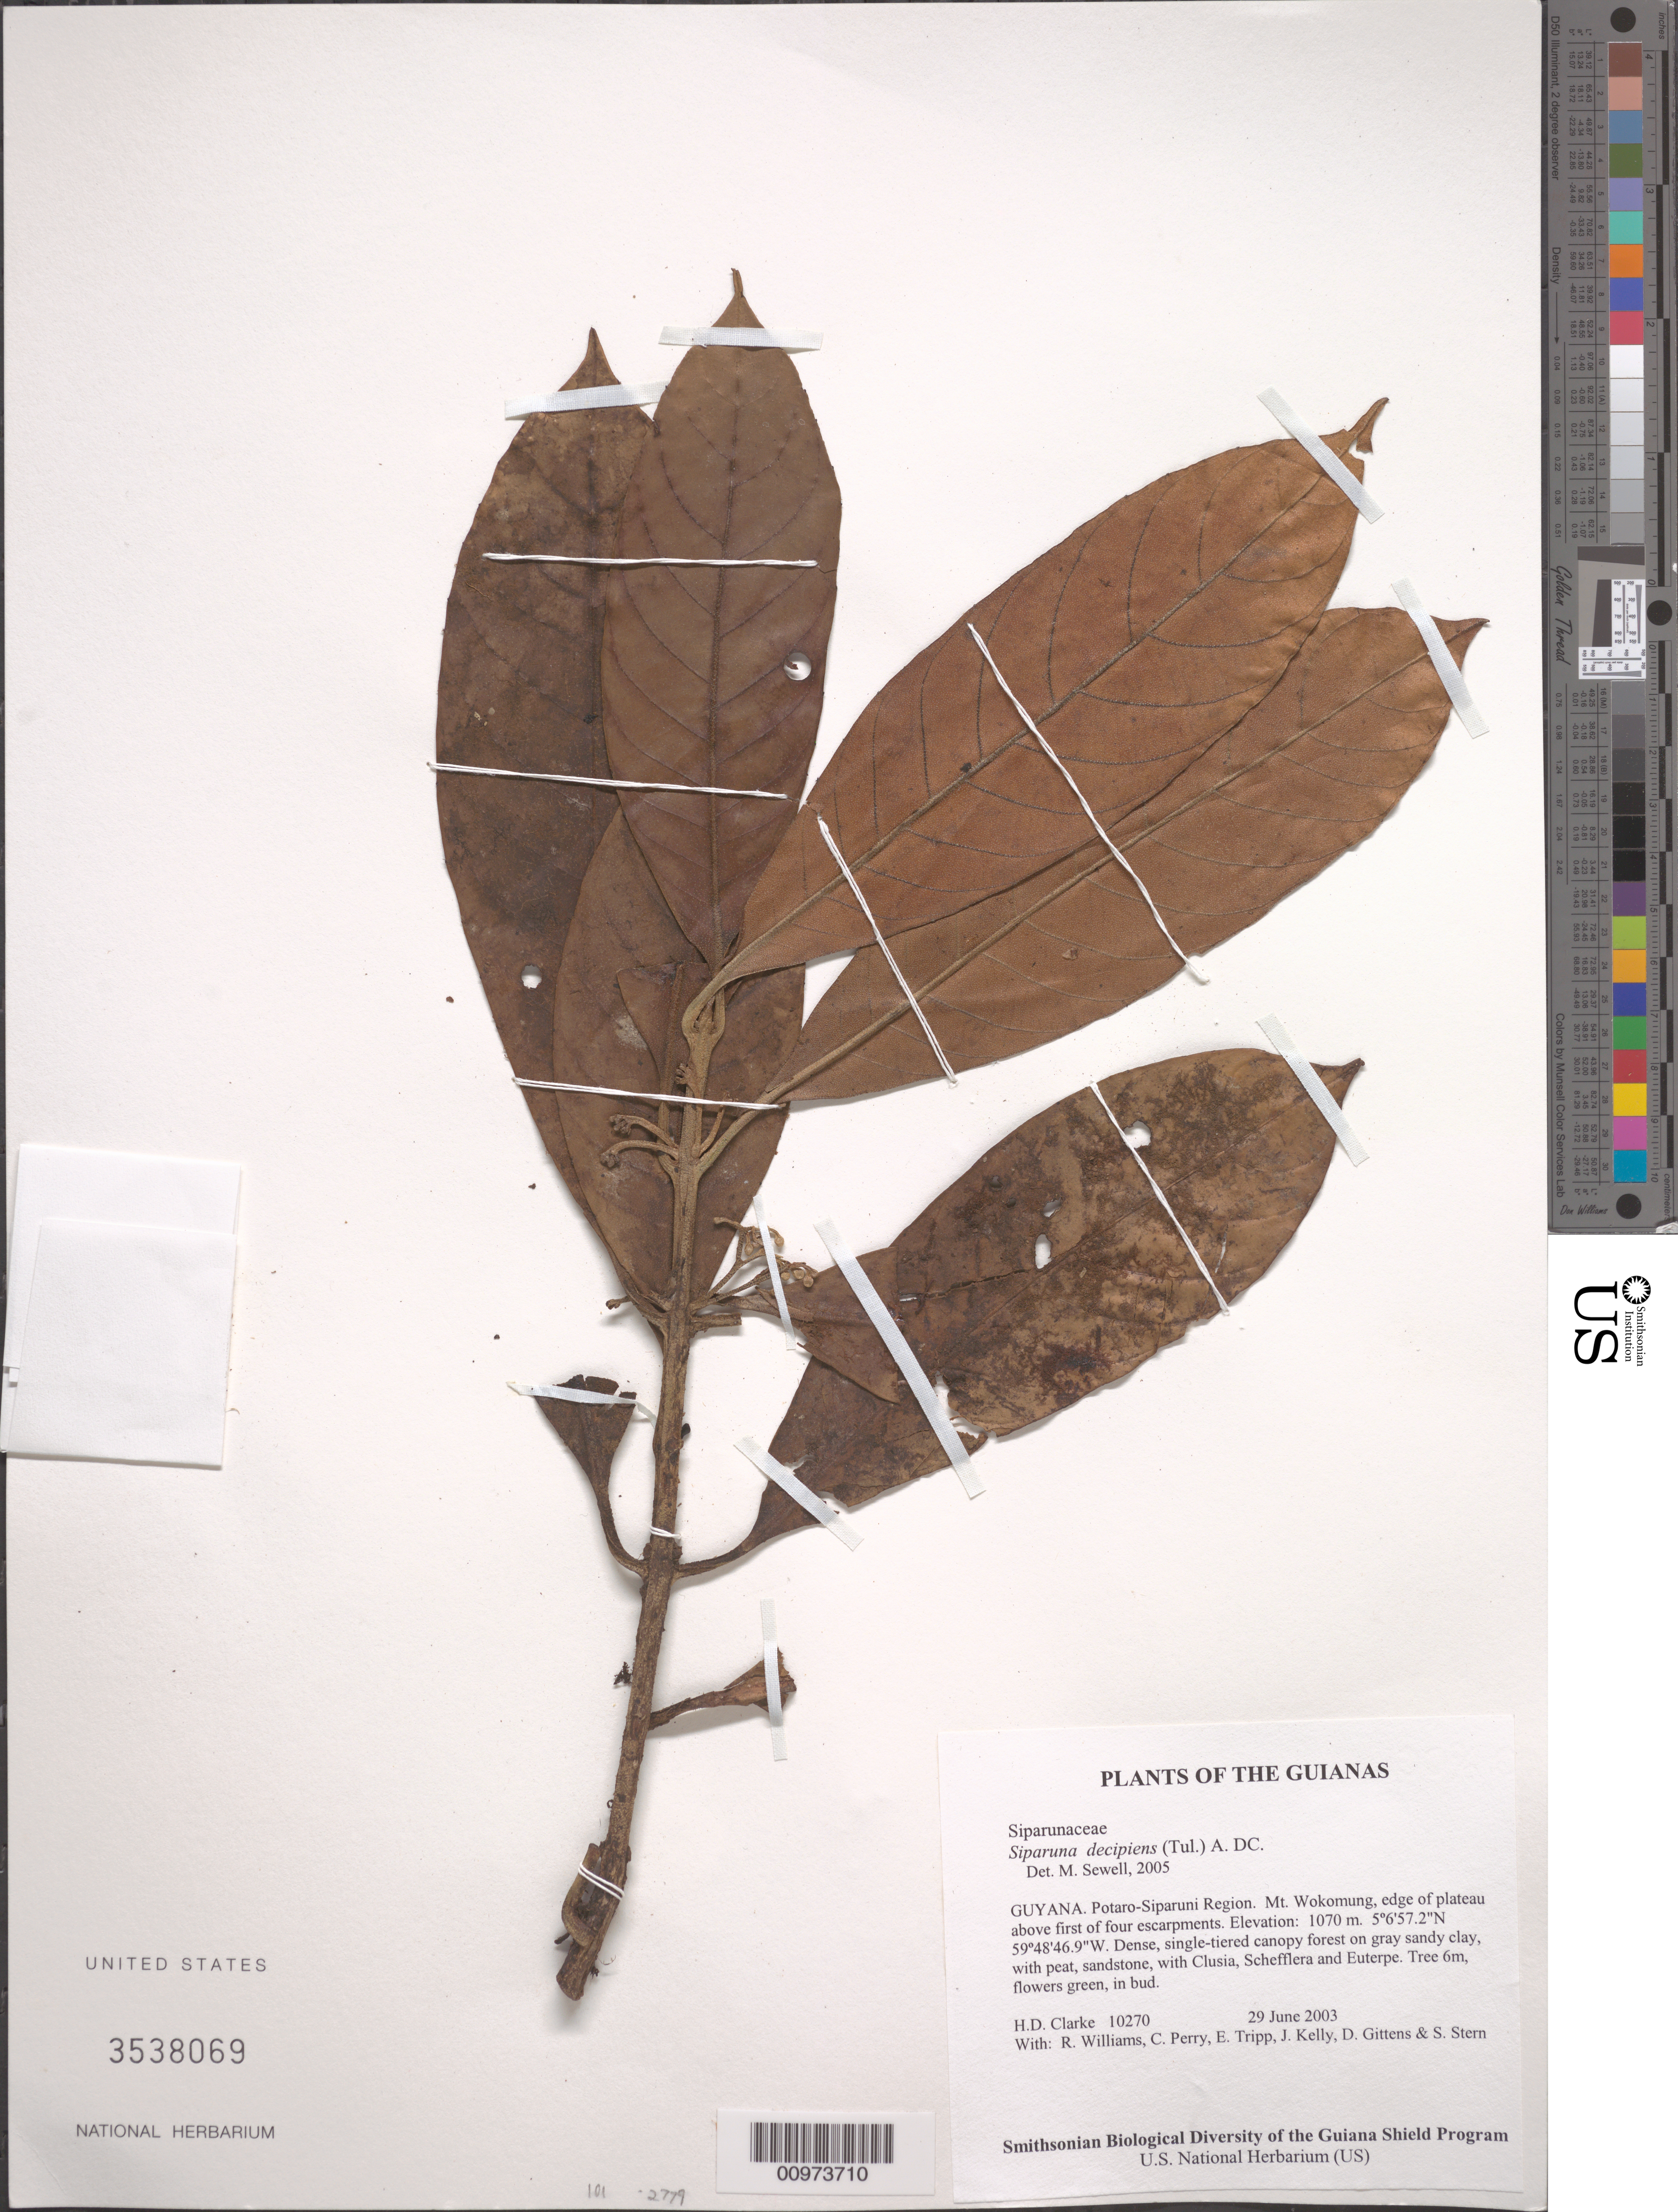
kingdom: Plantae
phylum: Tracheophyta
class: Magnoliopsida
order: Laurales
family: Siparunaceae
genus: Siparuna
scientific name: Siparuna decipiens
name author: (Tul.) A. DC.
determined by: Sewell, M.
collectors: H. D. Clarke, R. Williams, C. Perry, E. Tripp, J. Kelly, D. Gittens & S. R. Stern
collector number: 10270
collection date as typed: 29 June 2003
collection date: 2003-06-29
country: Guyana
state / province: Potaro-Siparuni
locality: Mt. Wokomung, edge of plateau above first of four escarpments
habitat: Dense, single-tiered canopy forest on gray sandy clay, with peat, sandstone, with Clusia, Schefflera and Euterpe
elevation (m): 1070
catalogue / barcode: US 3538069